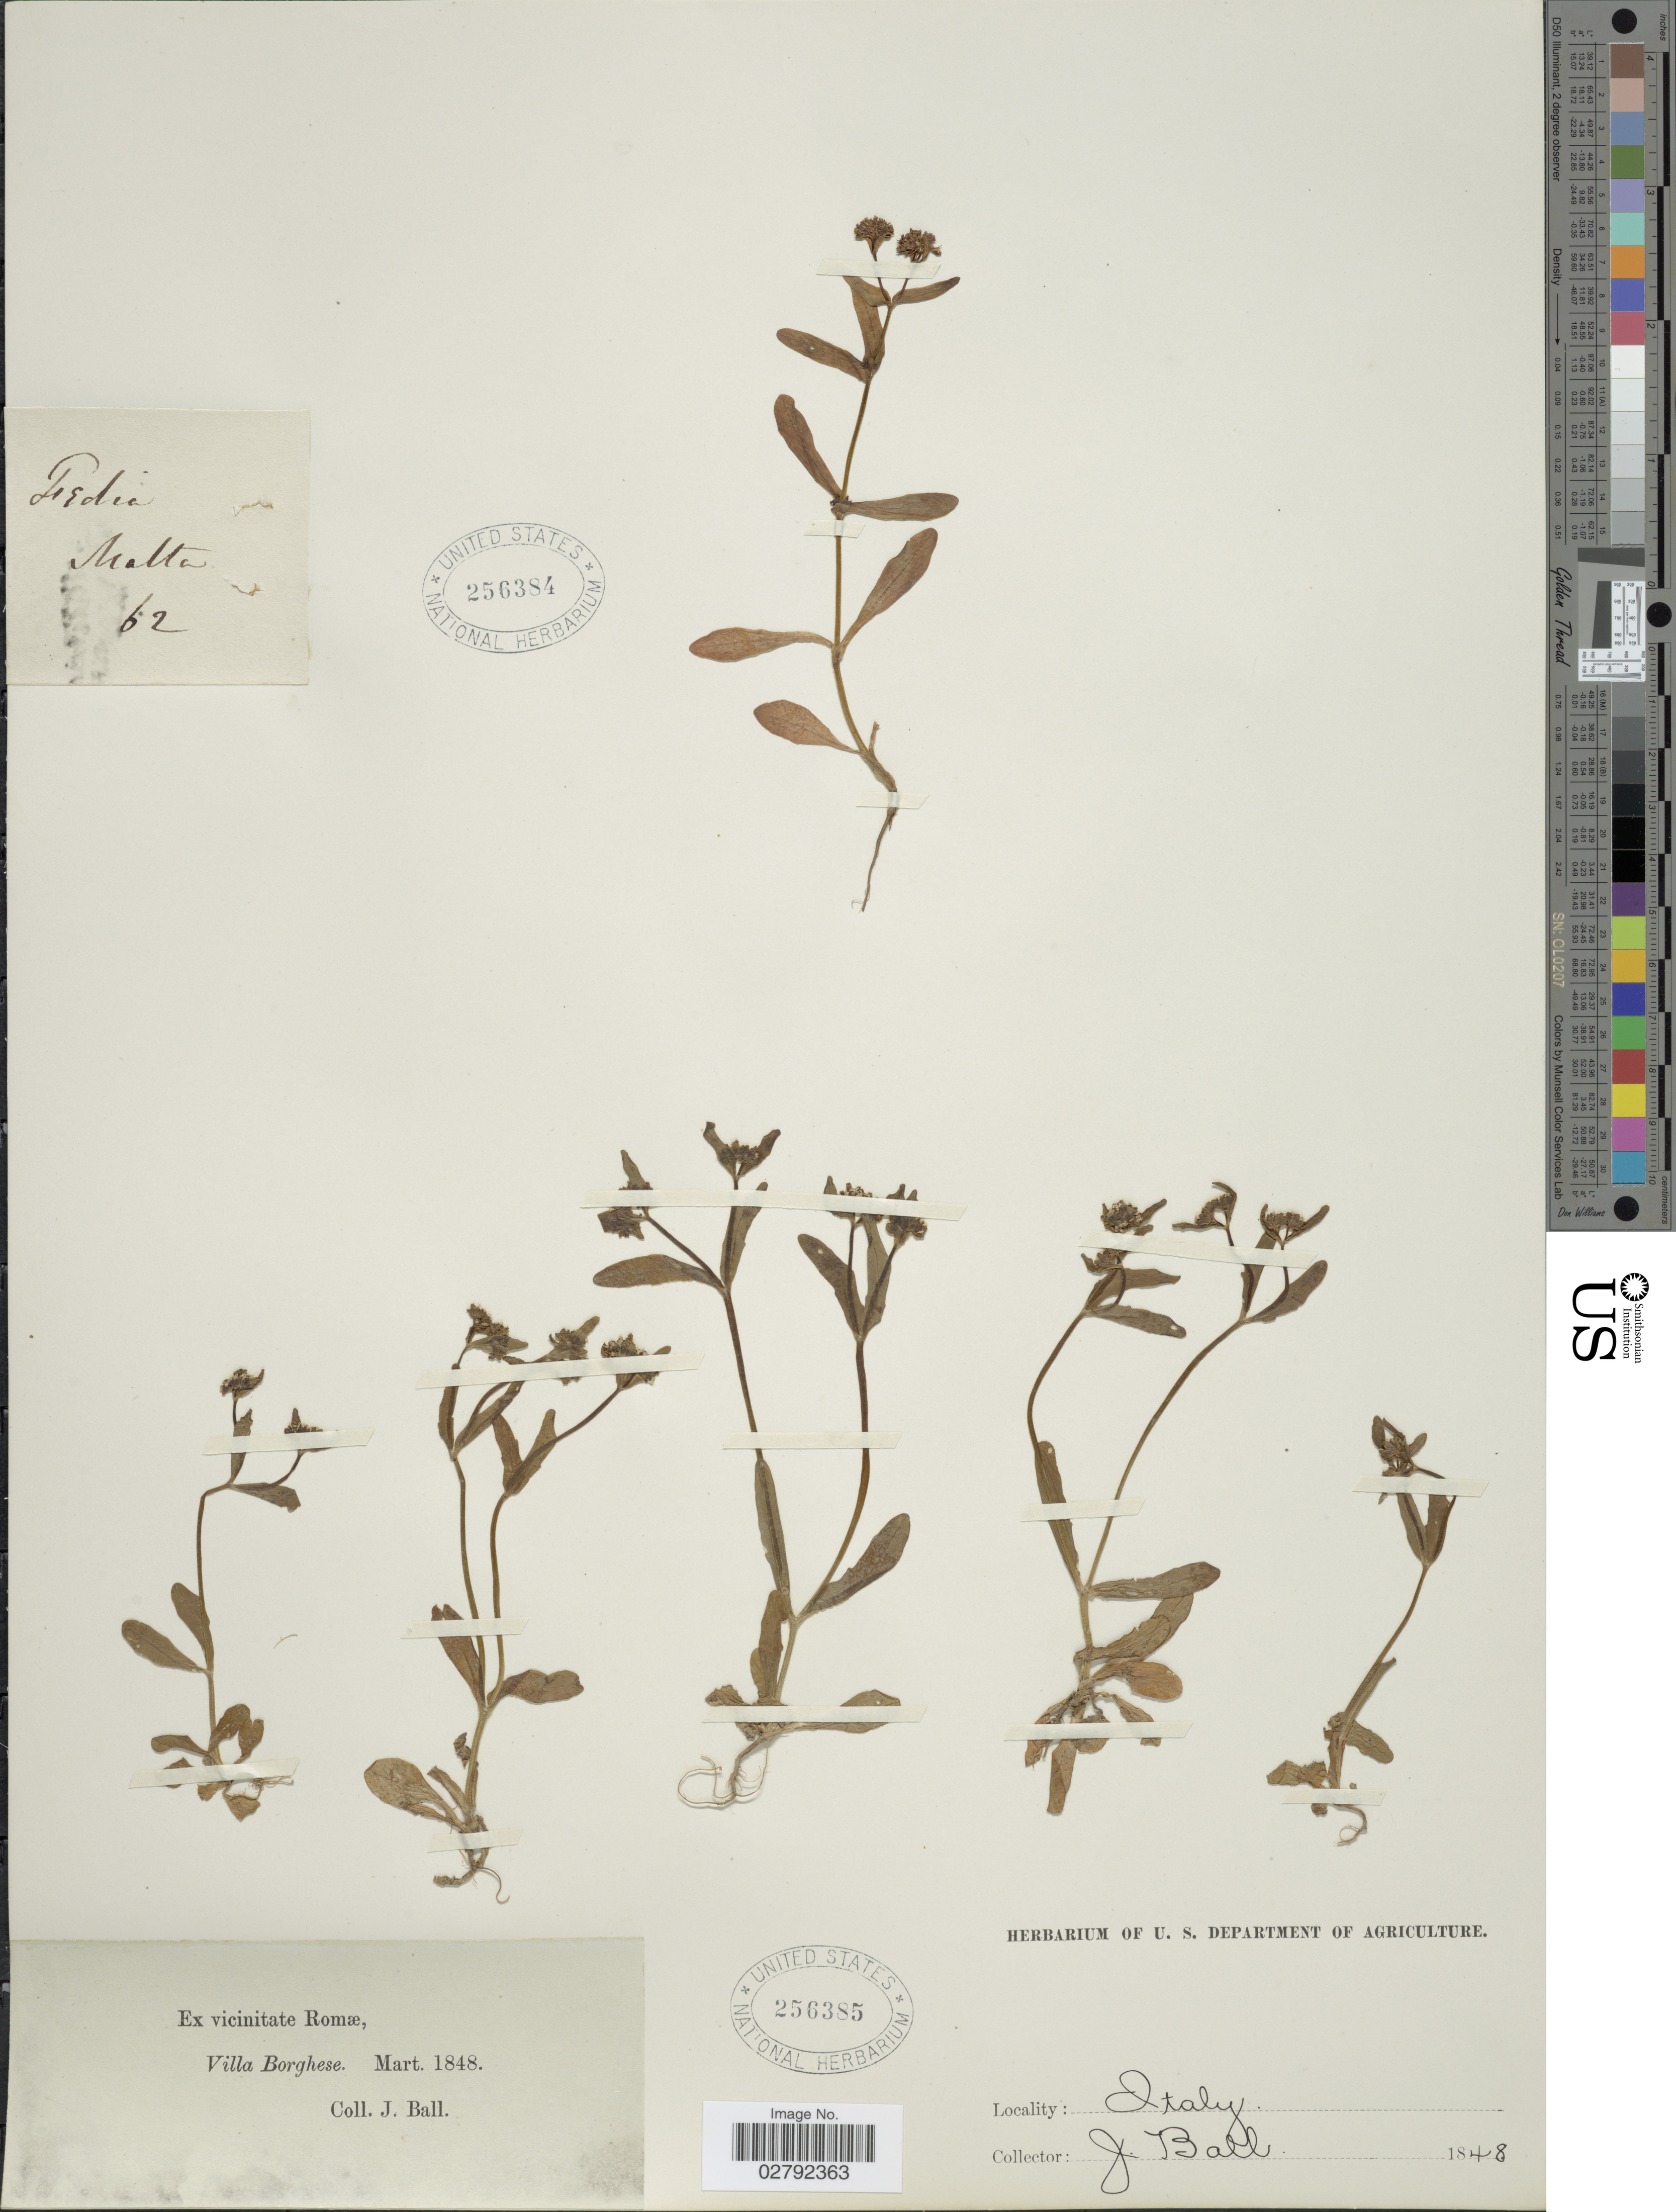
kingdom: Plantae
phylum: Tracheophyta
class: Magnoliopsida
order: Dipsacales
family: Caprifoliaceae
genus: Valerianella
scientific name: Valerianella sp.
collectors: J. Ball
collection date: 1848-03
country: Italy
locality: Vicinitate Romæ, Villa Borghese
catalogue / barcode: US 256385-2